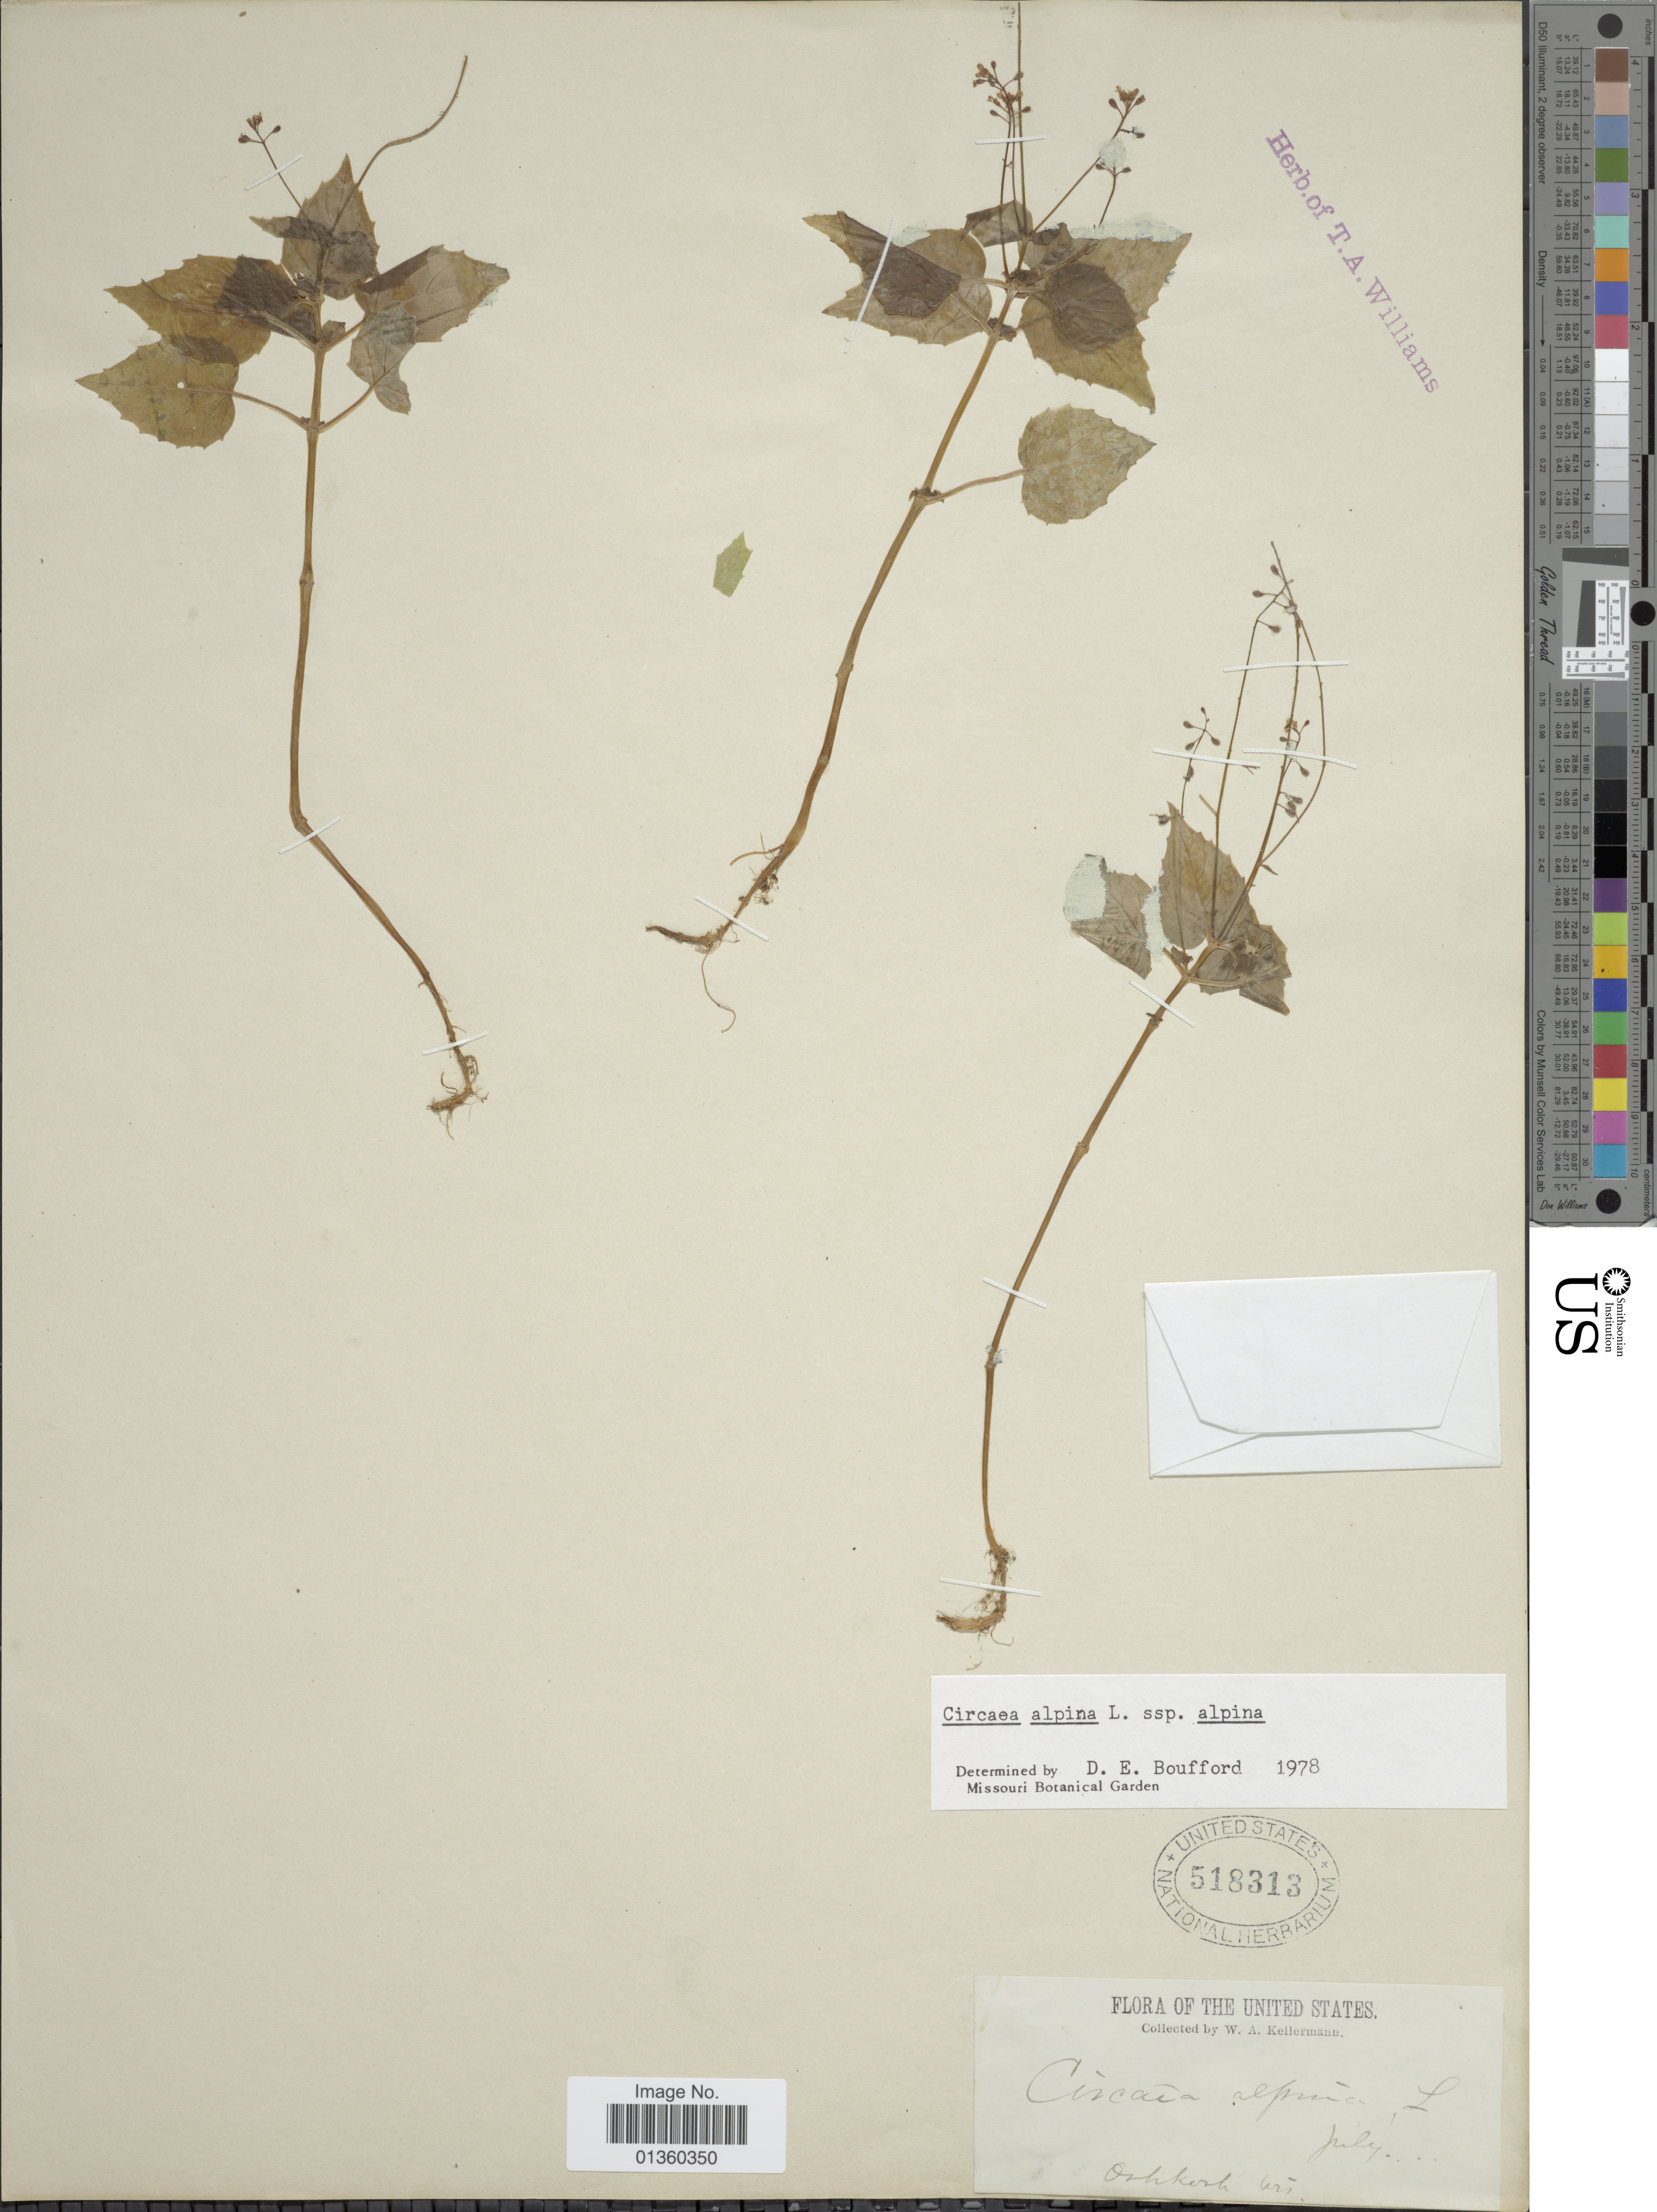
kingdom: Plantae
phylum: Tracheophyta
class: Magnoliopsida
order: Myrtales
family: Onagraceae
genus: Circaea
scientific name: Circaea alpina subsp. alpina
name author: L.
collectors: W. Kellerman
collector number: s,n,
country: United States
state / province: Wisconsin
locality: Oshkosh Wis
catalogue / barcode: US 518313